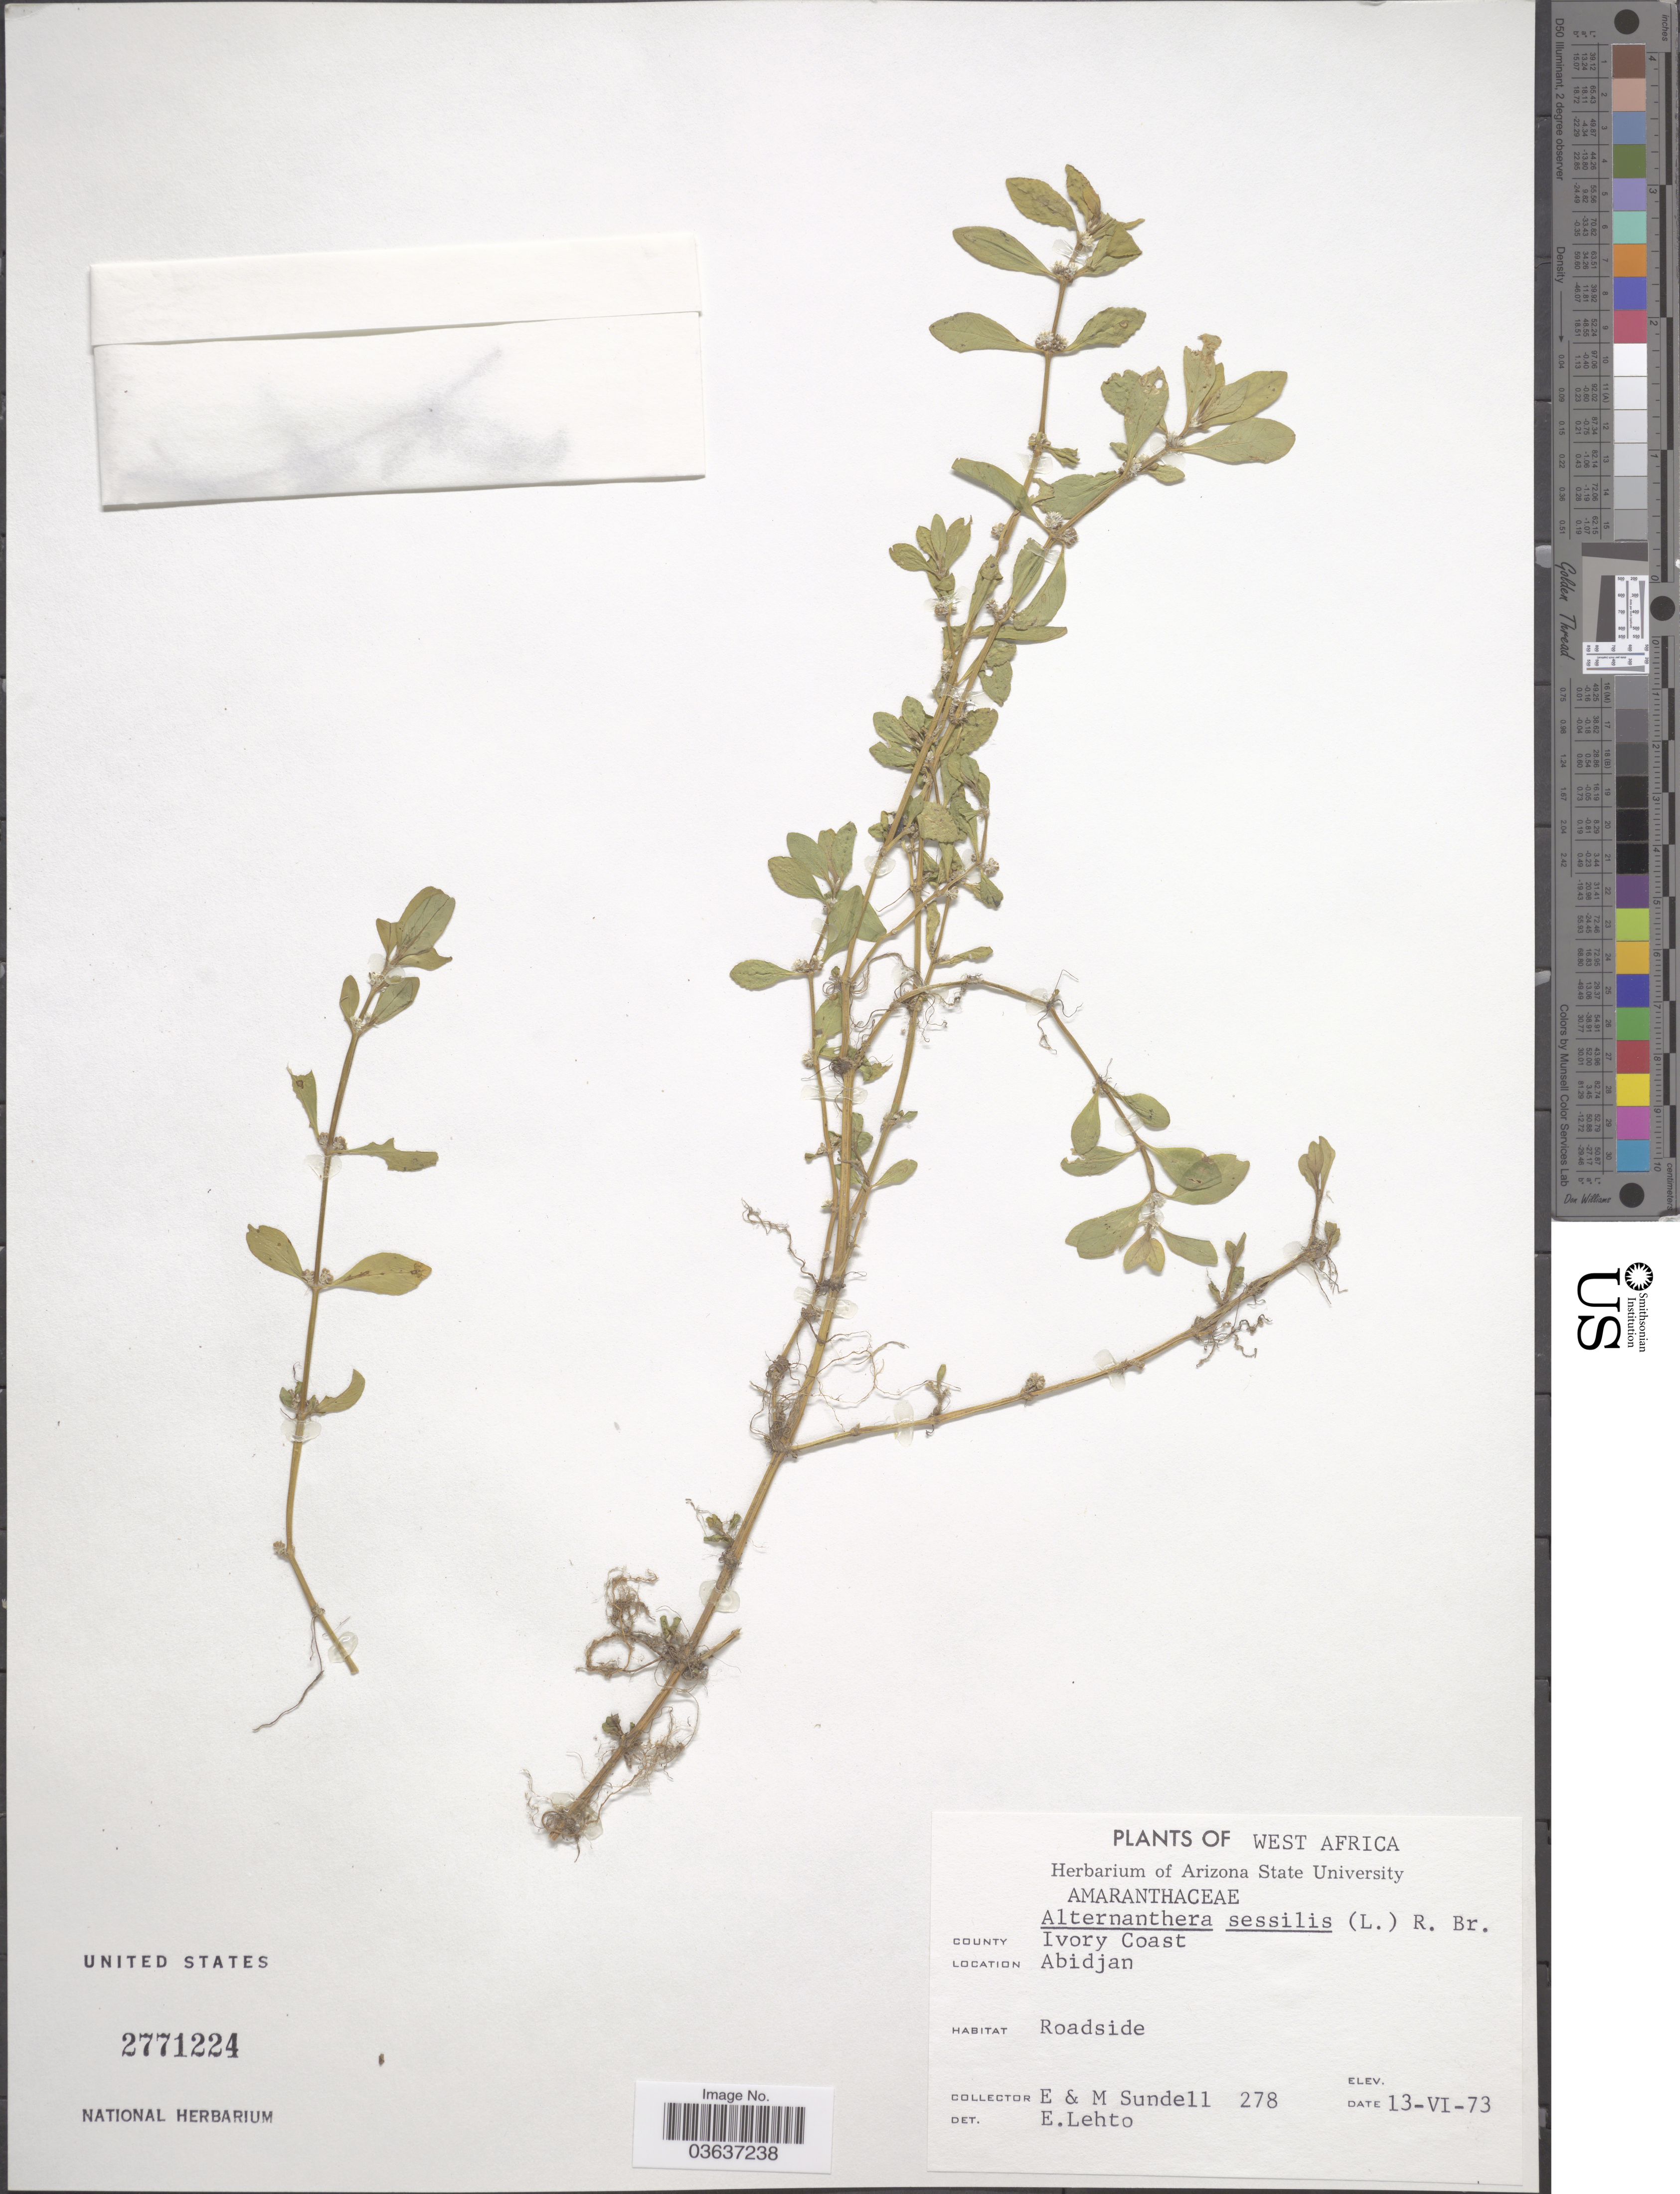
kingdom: Plantae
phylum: Tracheophyta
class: Magnoliopsida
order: Caryophyllales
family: Amaranthaceae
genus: Alternanthera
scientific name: Alternanthera sessilis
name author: (L.) DC.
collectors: E. Sundell & M. Sundell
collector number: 278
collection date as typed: Transcribed d/m/y: 13/6/73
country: Ivory Coast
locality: West Africa. Abidjan.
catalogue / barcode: US 2771224